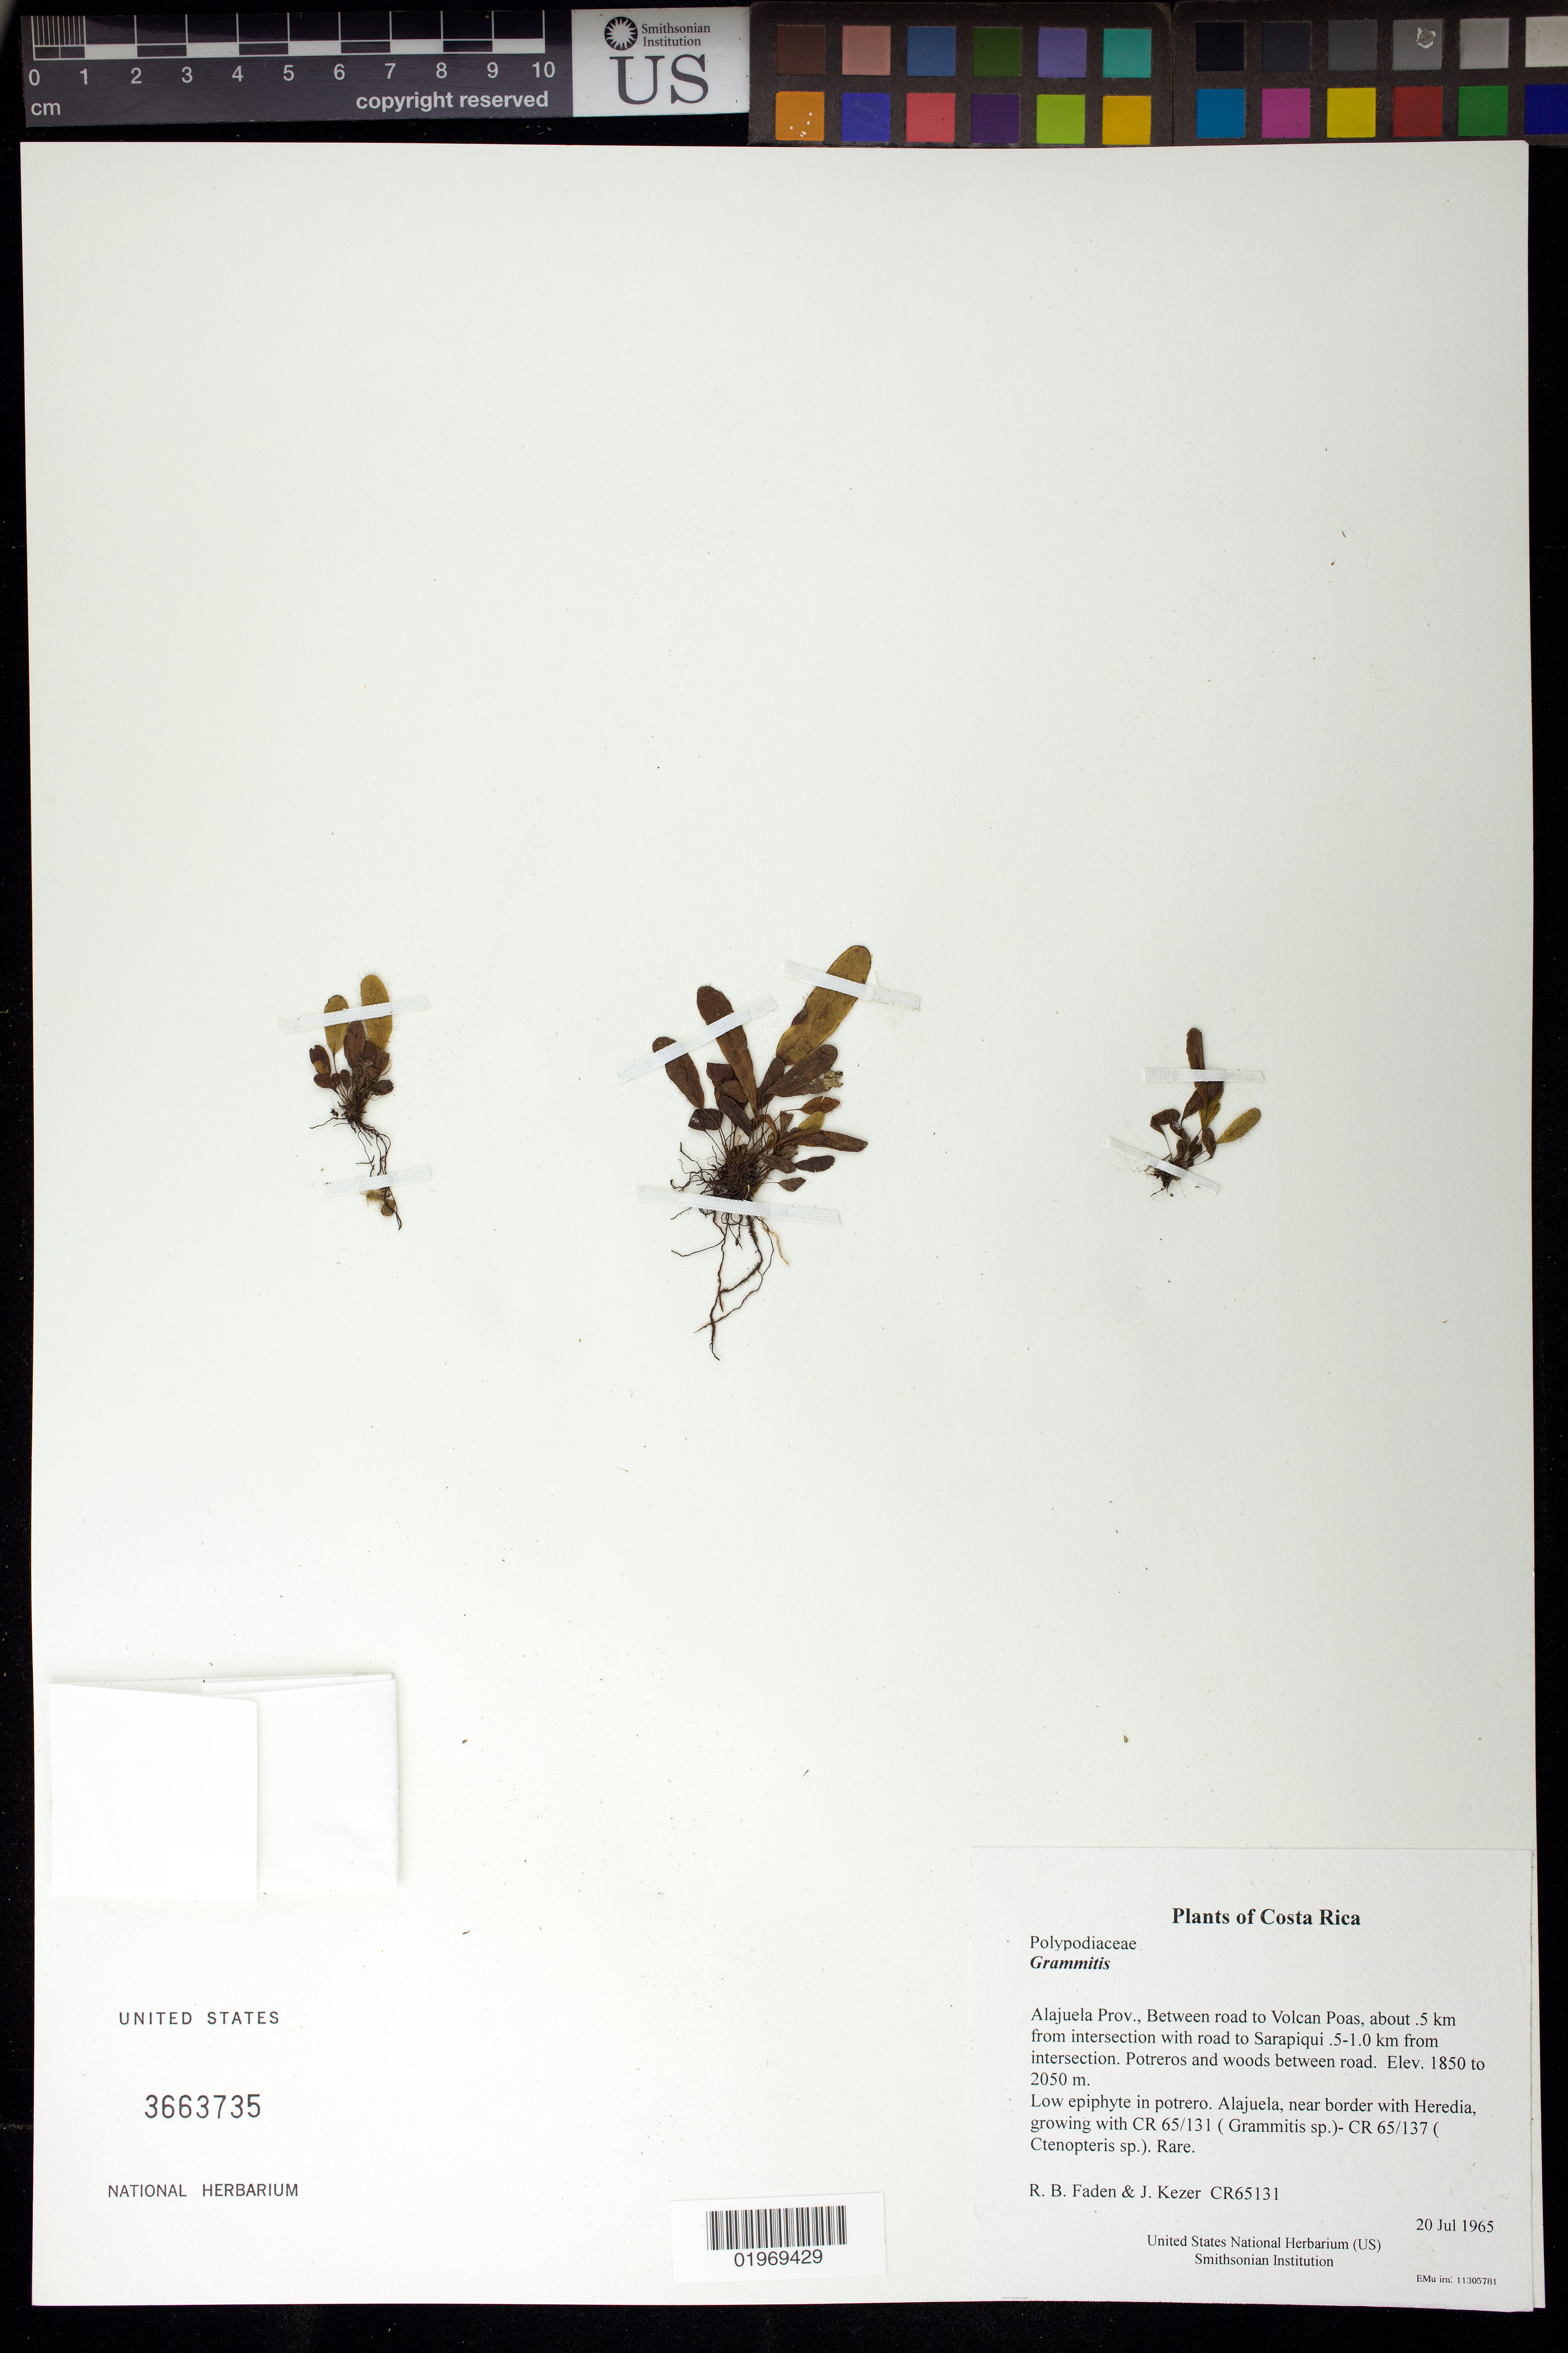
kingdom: Plantae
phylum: Tracheophyta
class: Polypodiopsida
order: Polypodiales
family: Polypodiaceae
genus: Grammitis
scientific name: Grammitis marginella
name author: (Sw.) Sw.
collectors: R. B. Faden & J. Kezer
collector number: CR65131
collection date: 1965-07-20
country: Costa Rica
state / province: Alajuela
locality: Between road to Volcan Poas, about .5 km from intersection with road to Sarapiqui .5-1.0 km from intersection. Potreros and woods between road.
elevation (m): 1850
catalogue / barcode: US 3663735